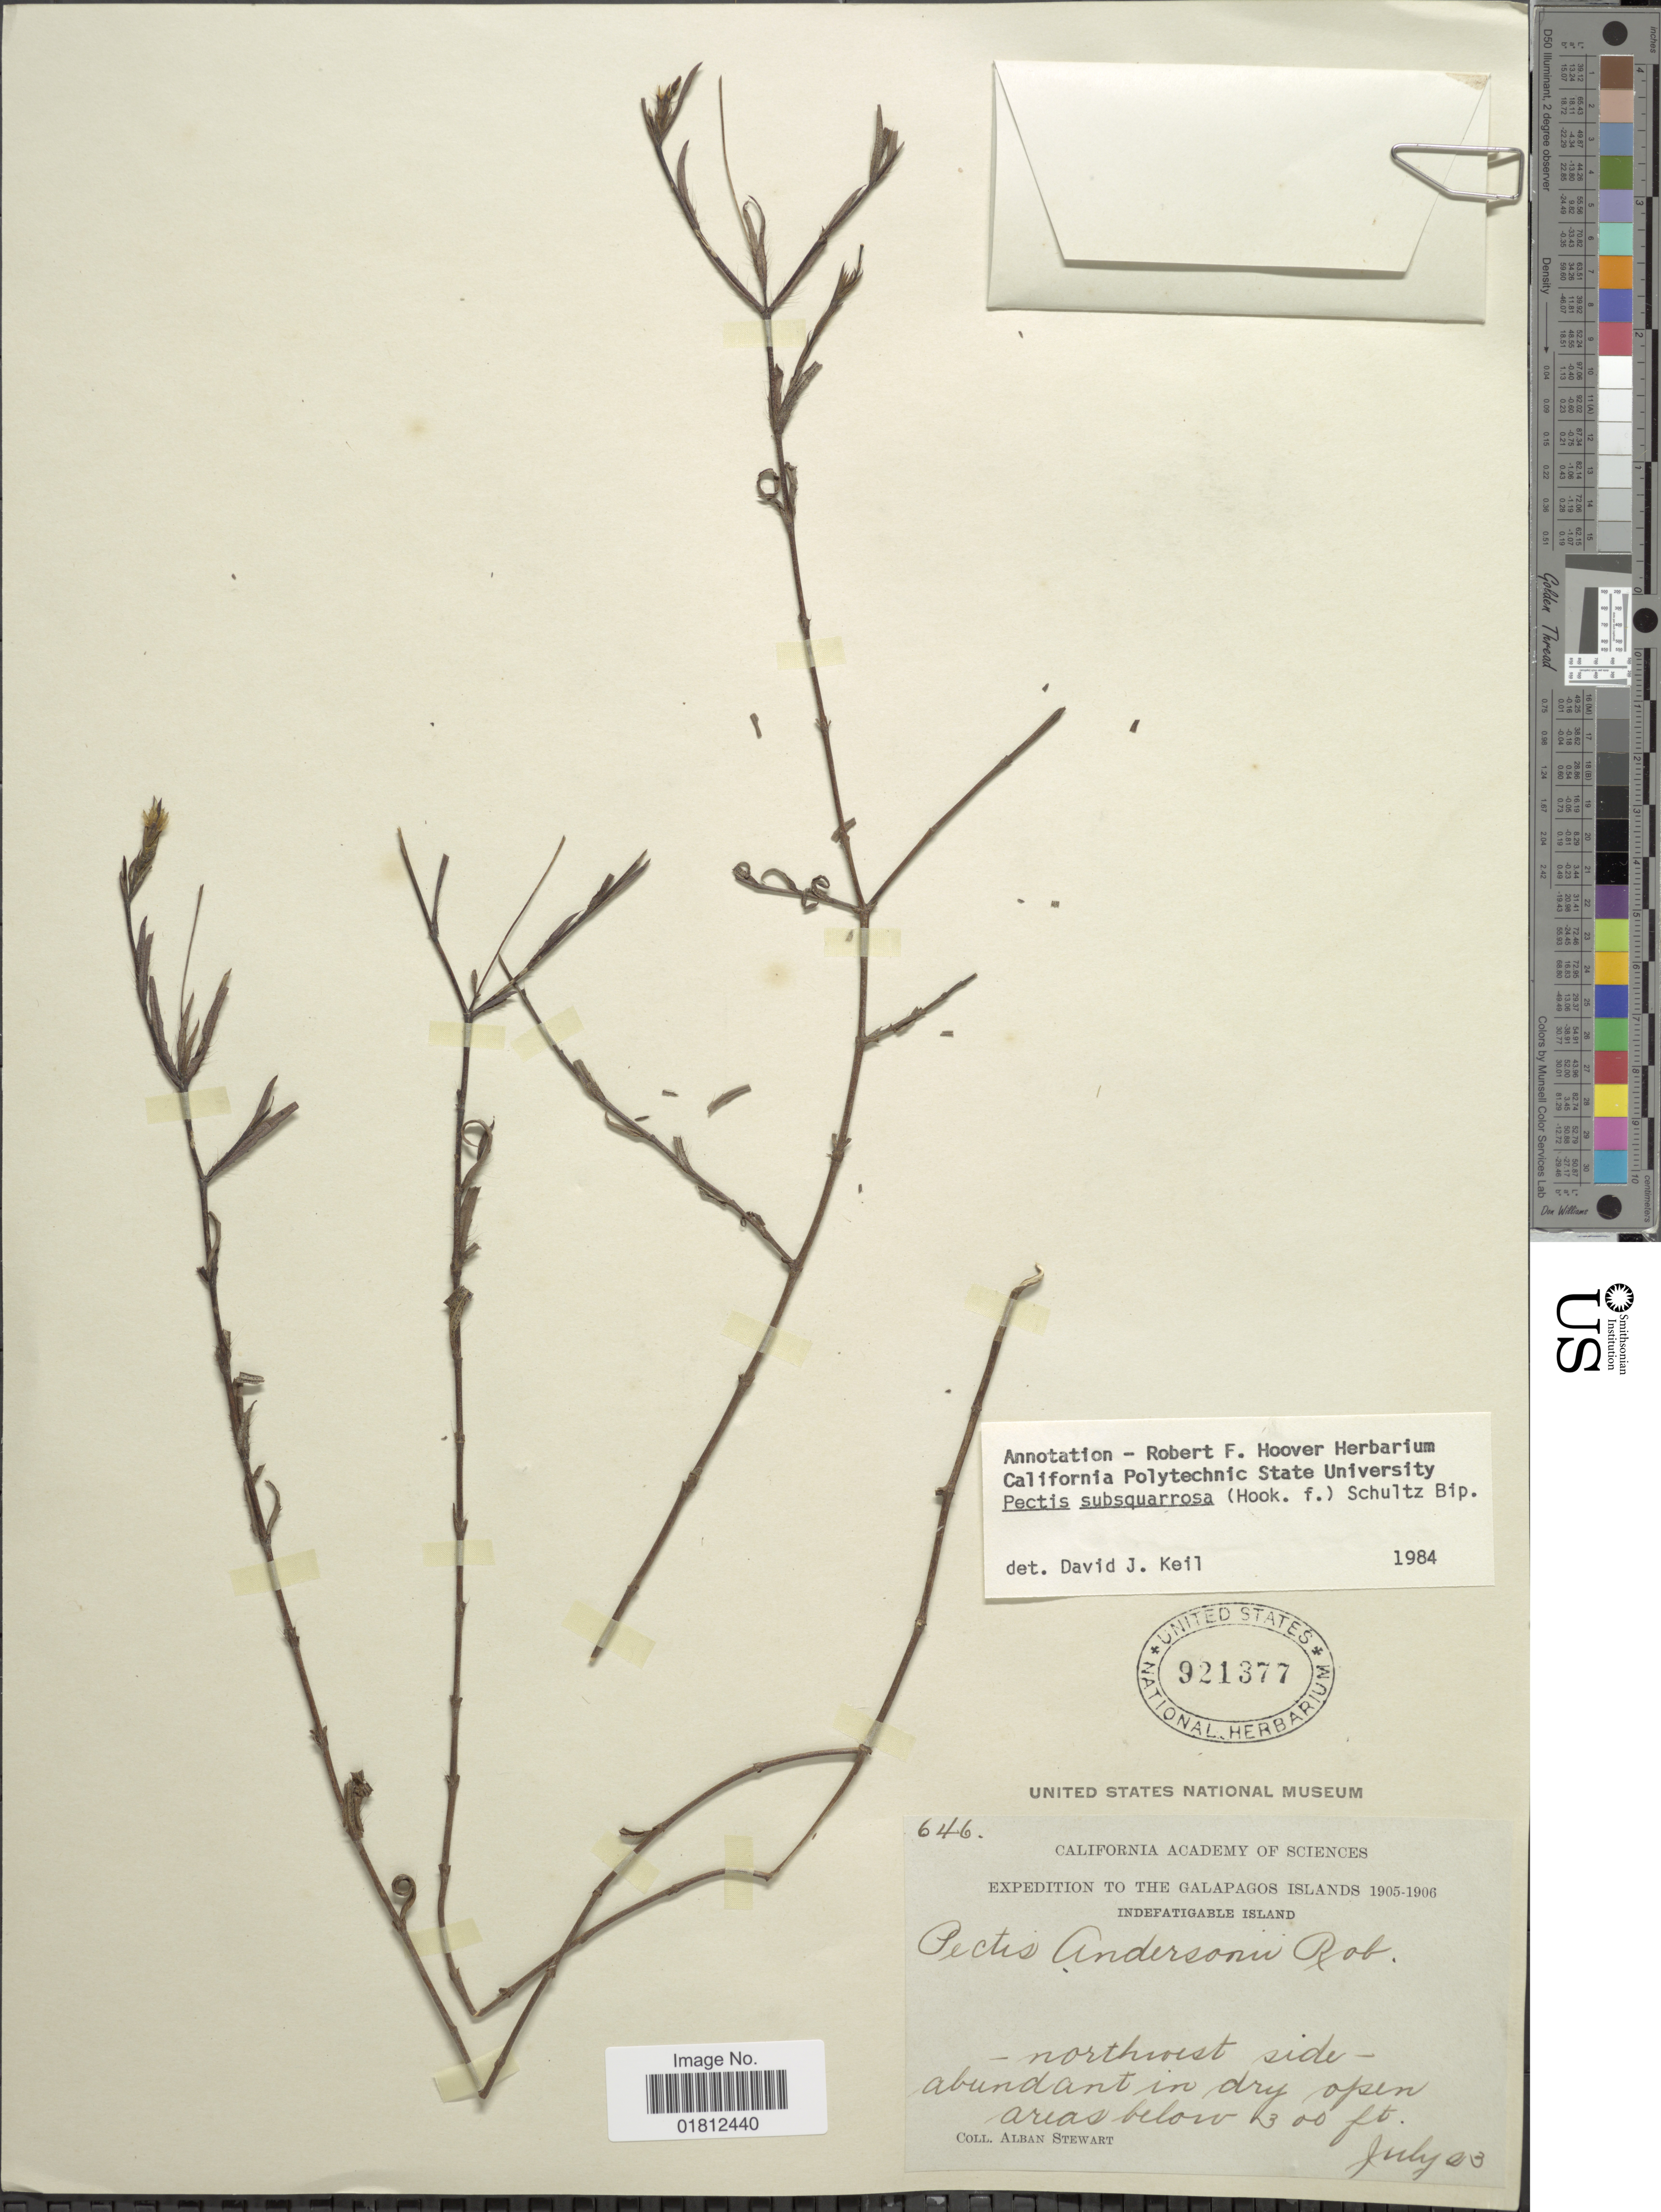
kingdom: Plantae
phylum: Tracheophyta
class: Magnoliopsida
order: Asterales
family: Asteraceae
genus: Pectis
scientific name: Pectis subsquarrosa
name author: (Hook. f.) Sch. Bip.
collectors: A. Stewart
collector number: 646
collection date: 1905-07-23/1906-07-23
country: Ecuador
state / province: Colón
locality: Galapagos Islands, northwest side, abundant in dry open areas below 300 feet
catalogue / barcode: US 921377